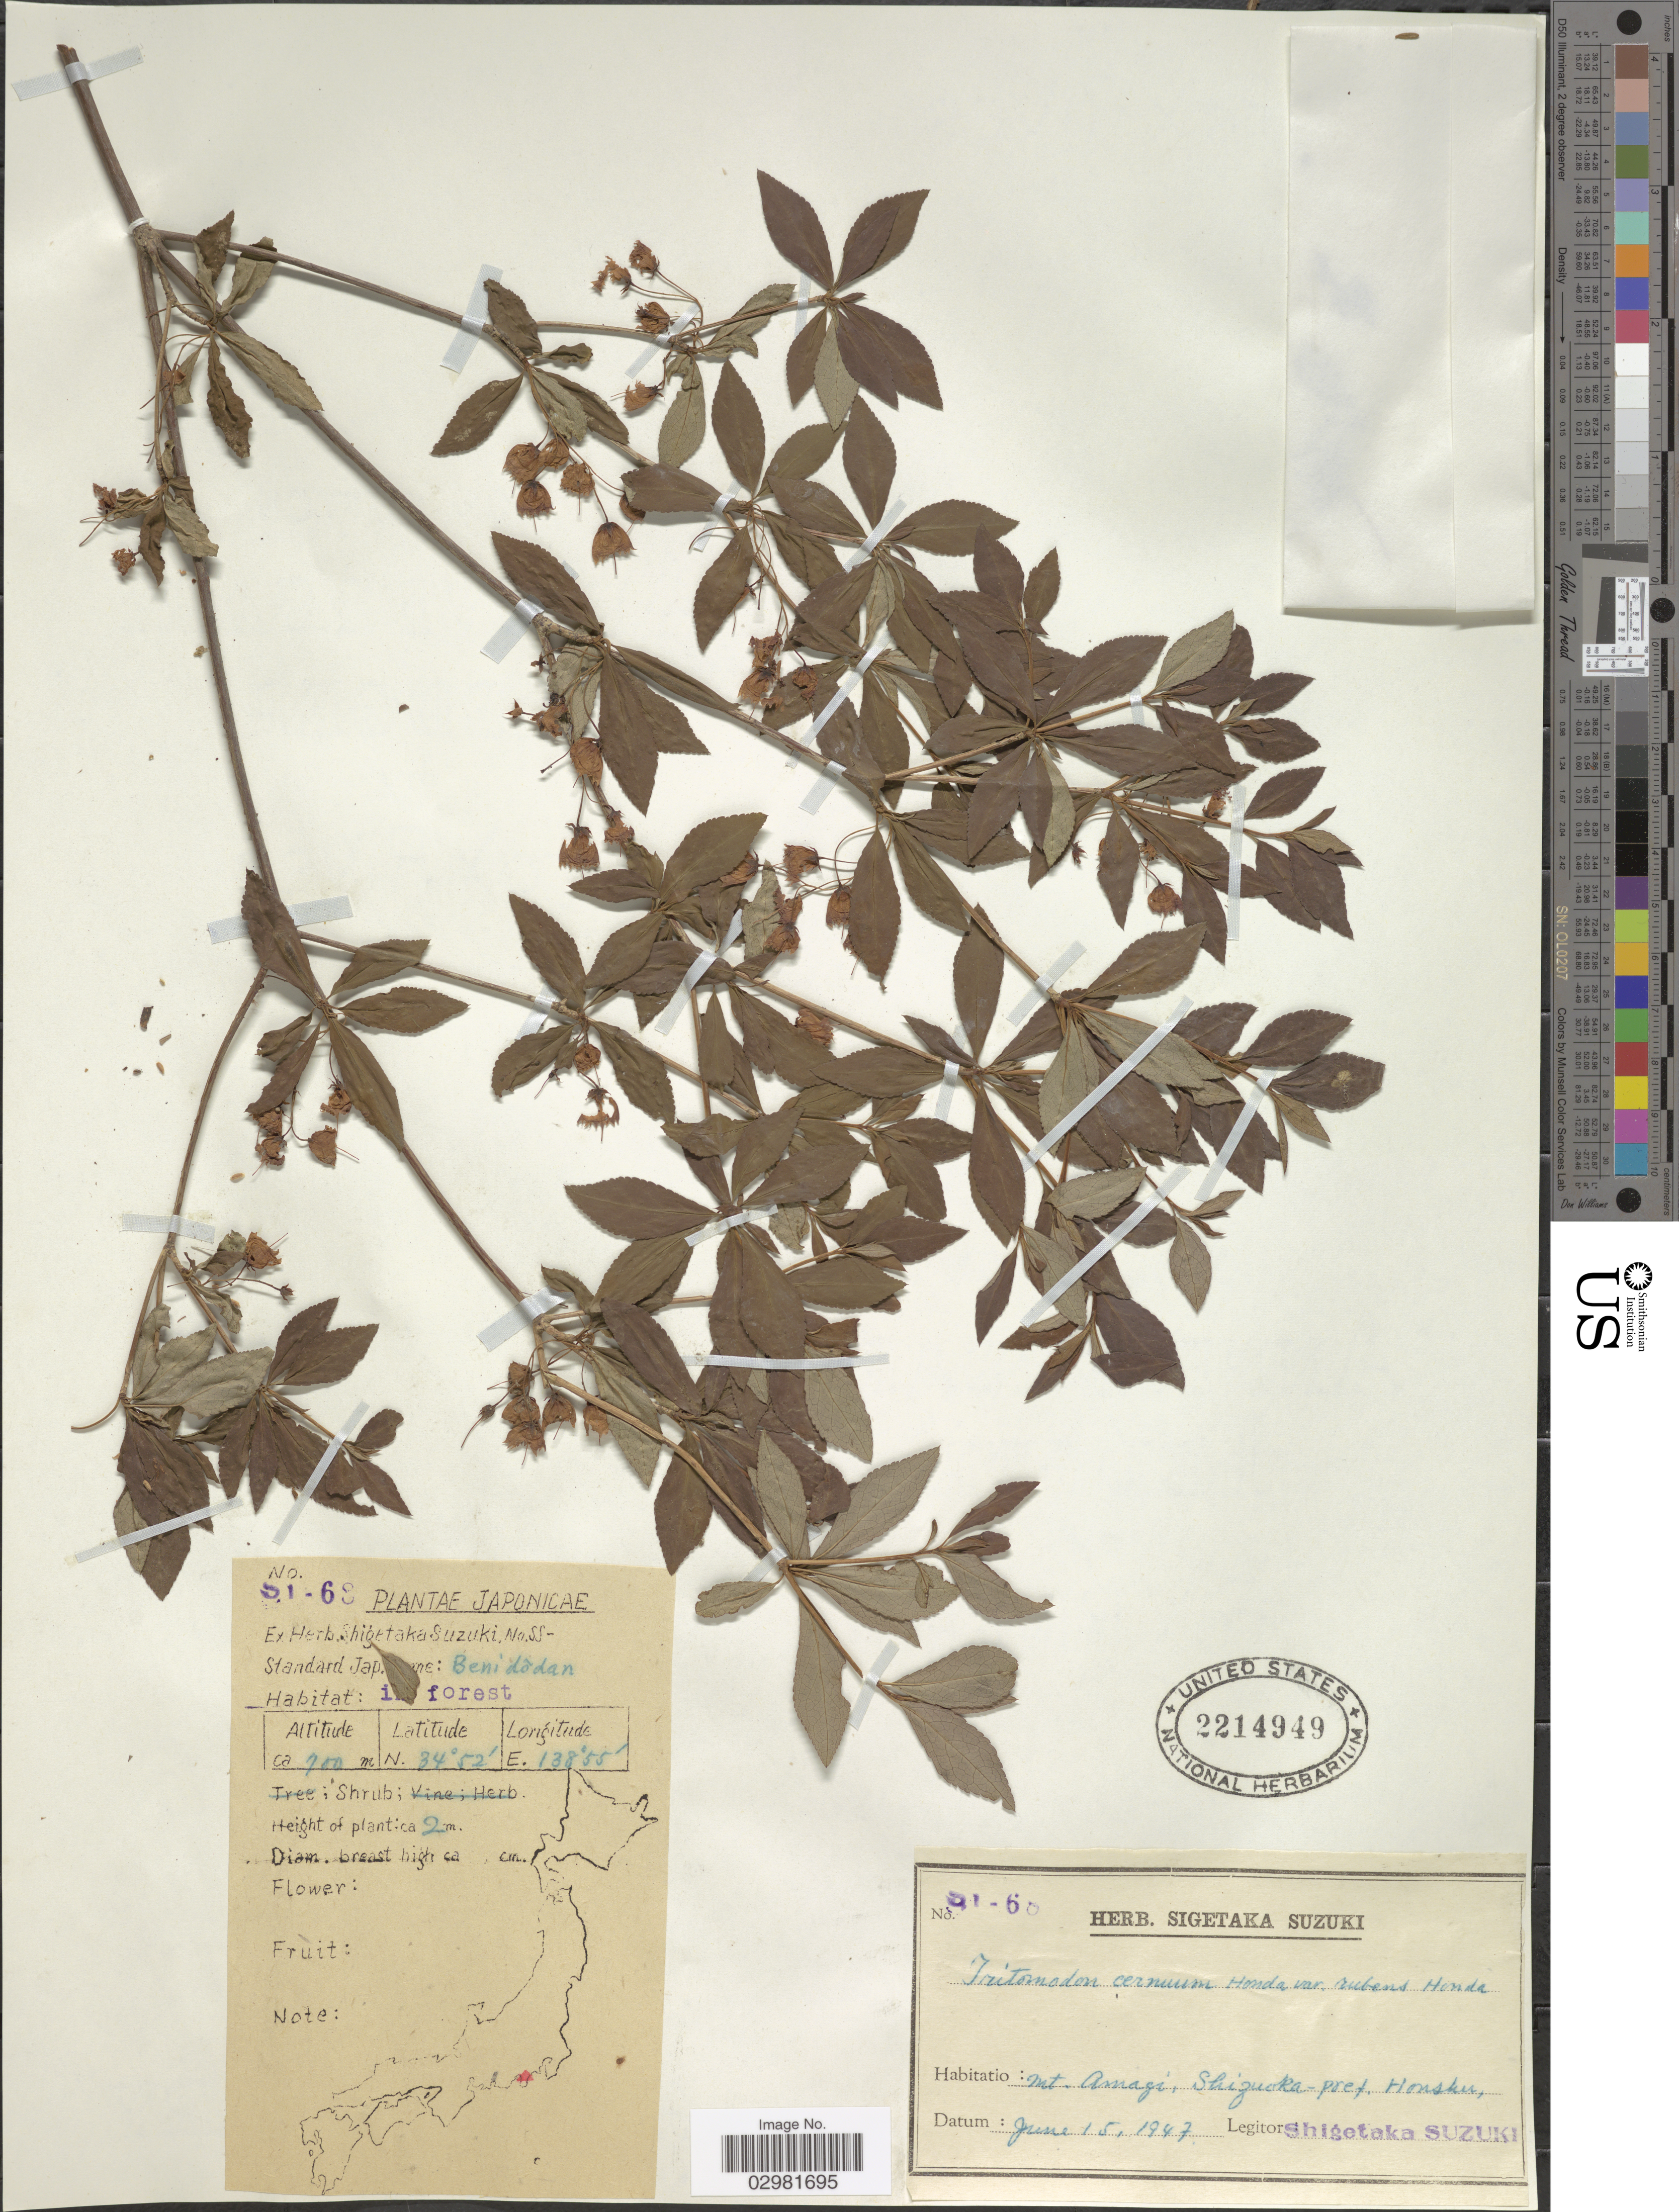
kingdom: Plantae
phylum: Tracheophyta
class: Magnoliopsida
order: Ericales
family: Ericaceae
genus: Enkianthus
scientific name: Enkianthus cernuus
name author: (Siebold & Zucc.) Benth. & Hook. f. ex Makino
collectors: S. Suzuki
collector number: S-68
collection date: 1947-06-15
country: Japan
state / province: Sizuoka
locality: Mt. Amagi, Shizuoka-pref., Honshu.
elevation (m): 700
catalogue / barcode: US 2214949